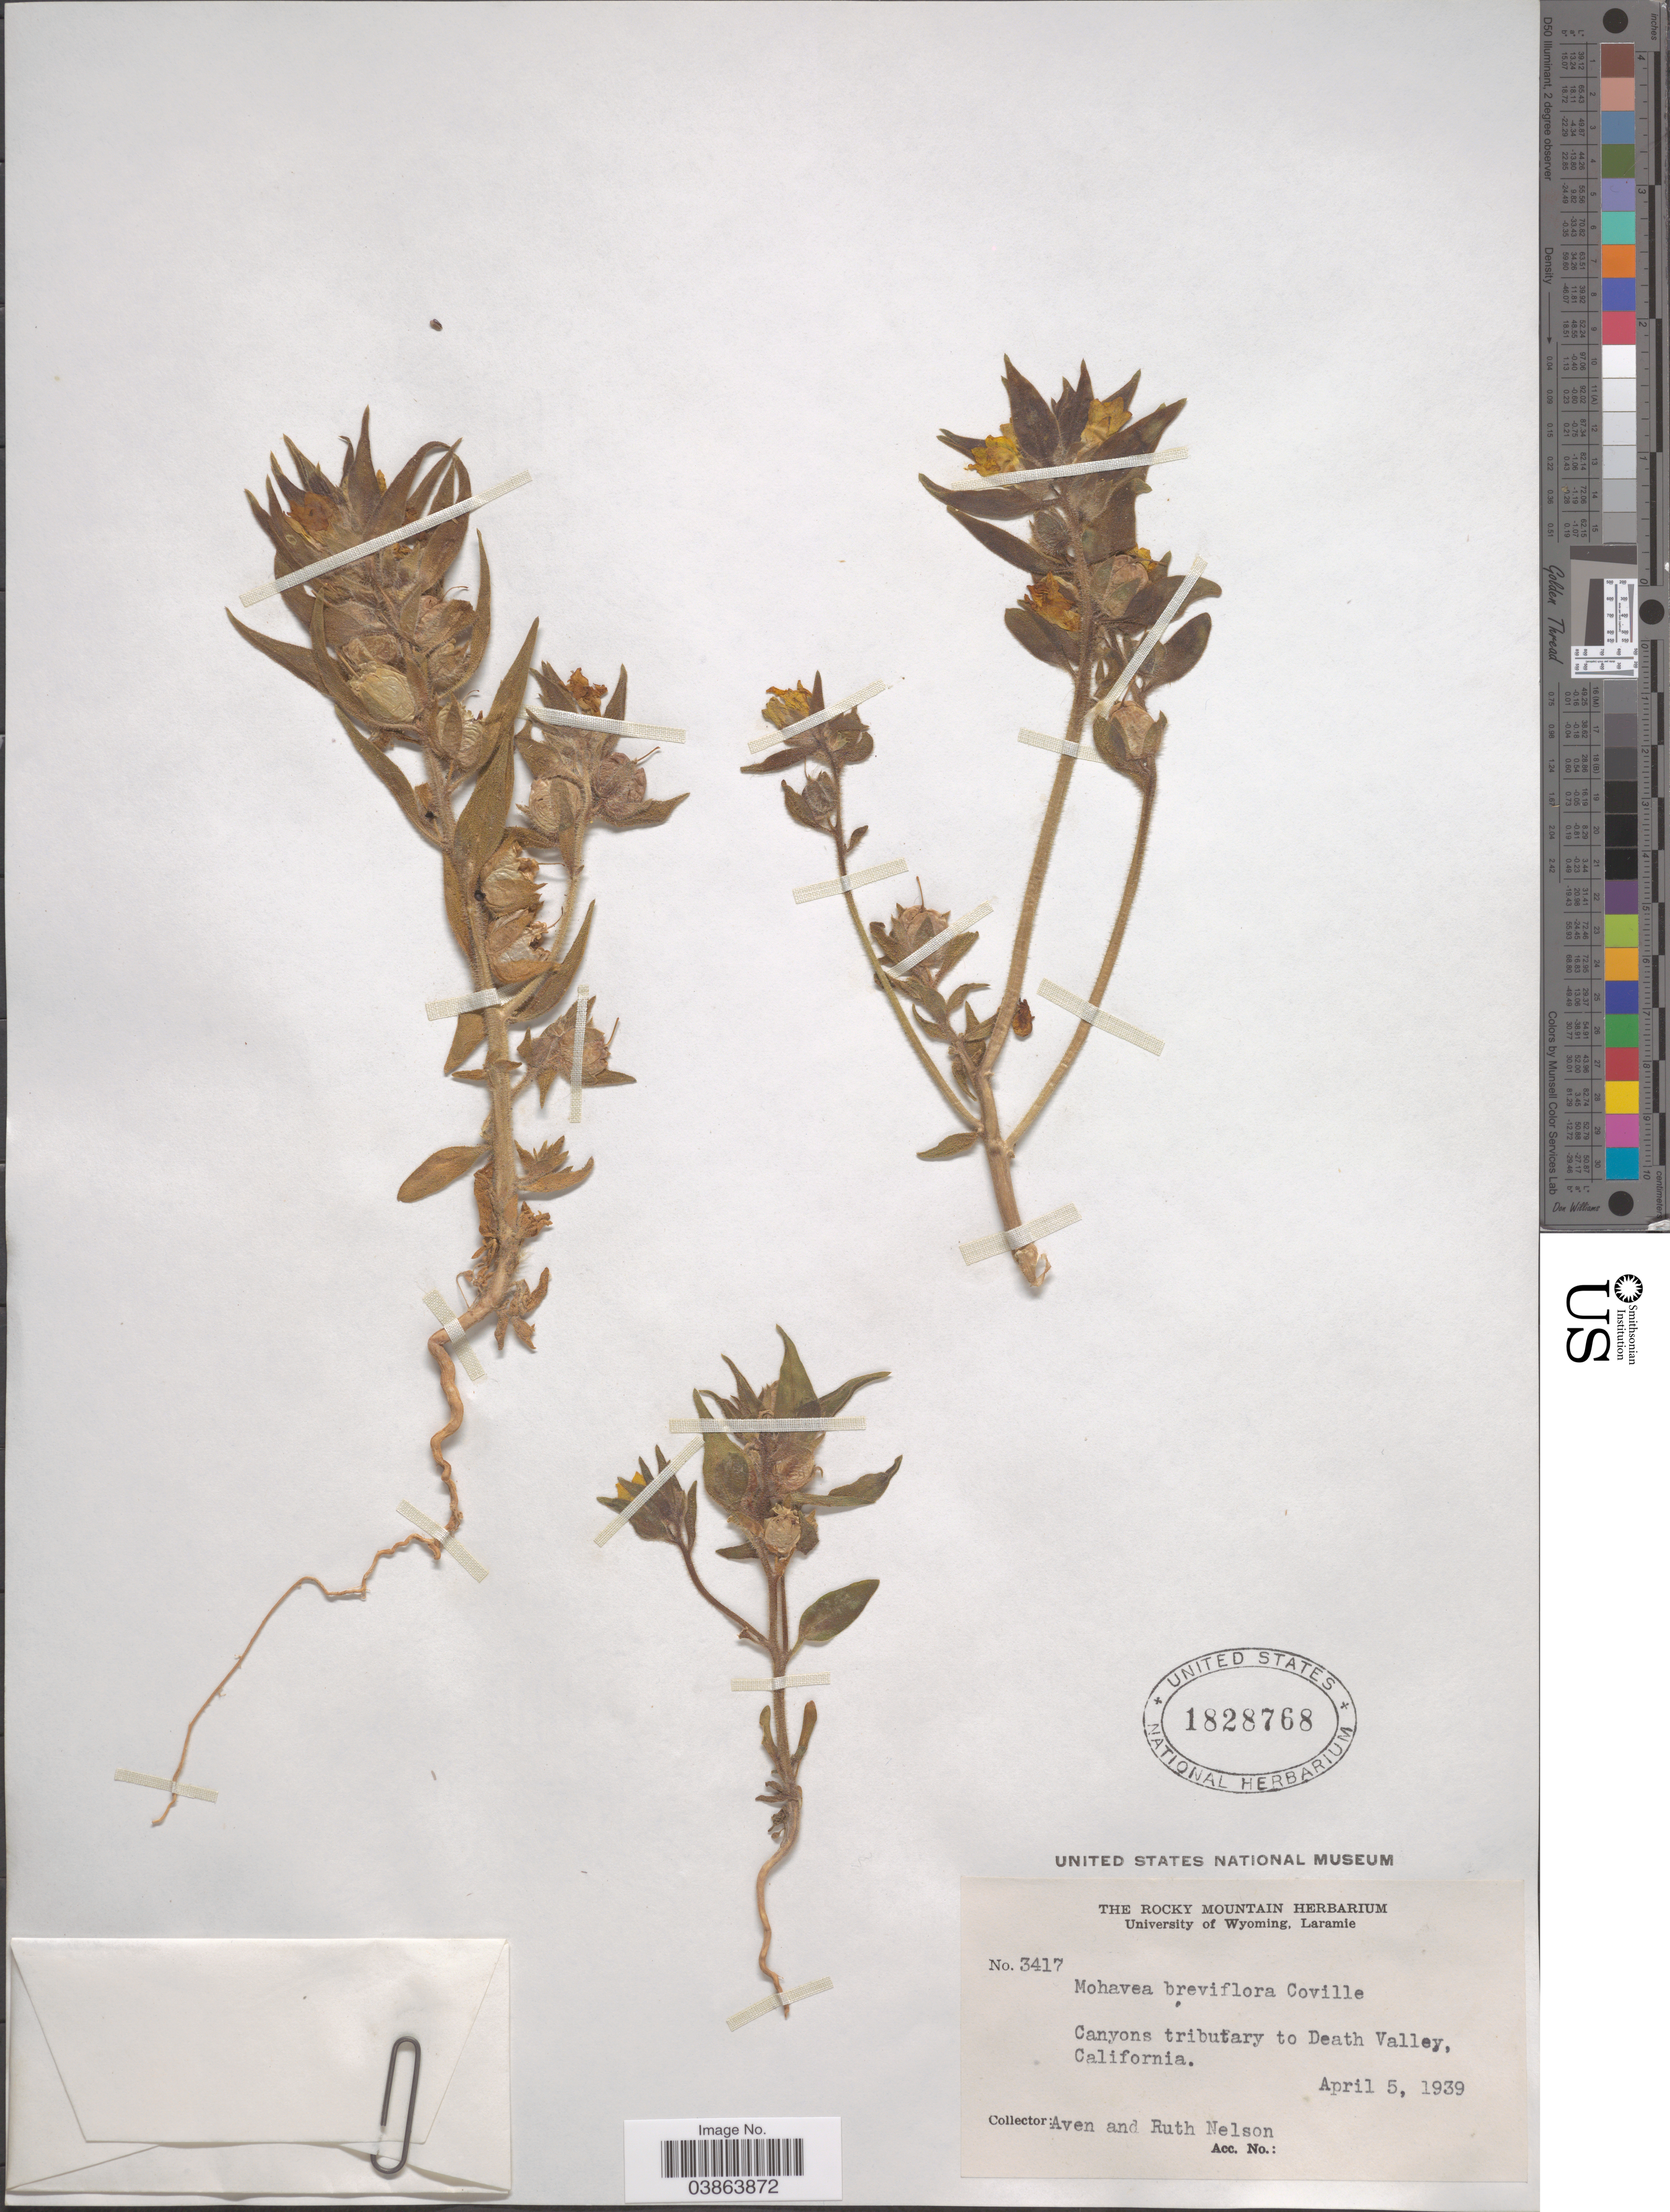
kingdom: Plantae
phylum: Tracheophyta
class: Magnoliopsida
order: Lamiales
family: Plantaginaceae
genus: Mohavea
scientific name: Mohavea breviflora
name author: Coville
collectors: A. Nelson & R. A. Nelson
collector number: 3417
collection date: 1939-04-05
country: United States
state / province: California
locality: Canyons tributary to Death Valley.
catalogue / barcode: US 1828768